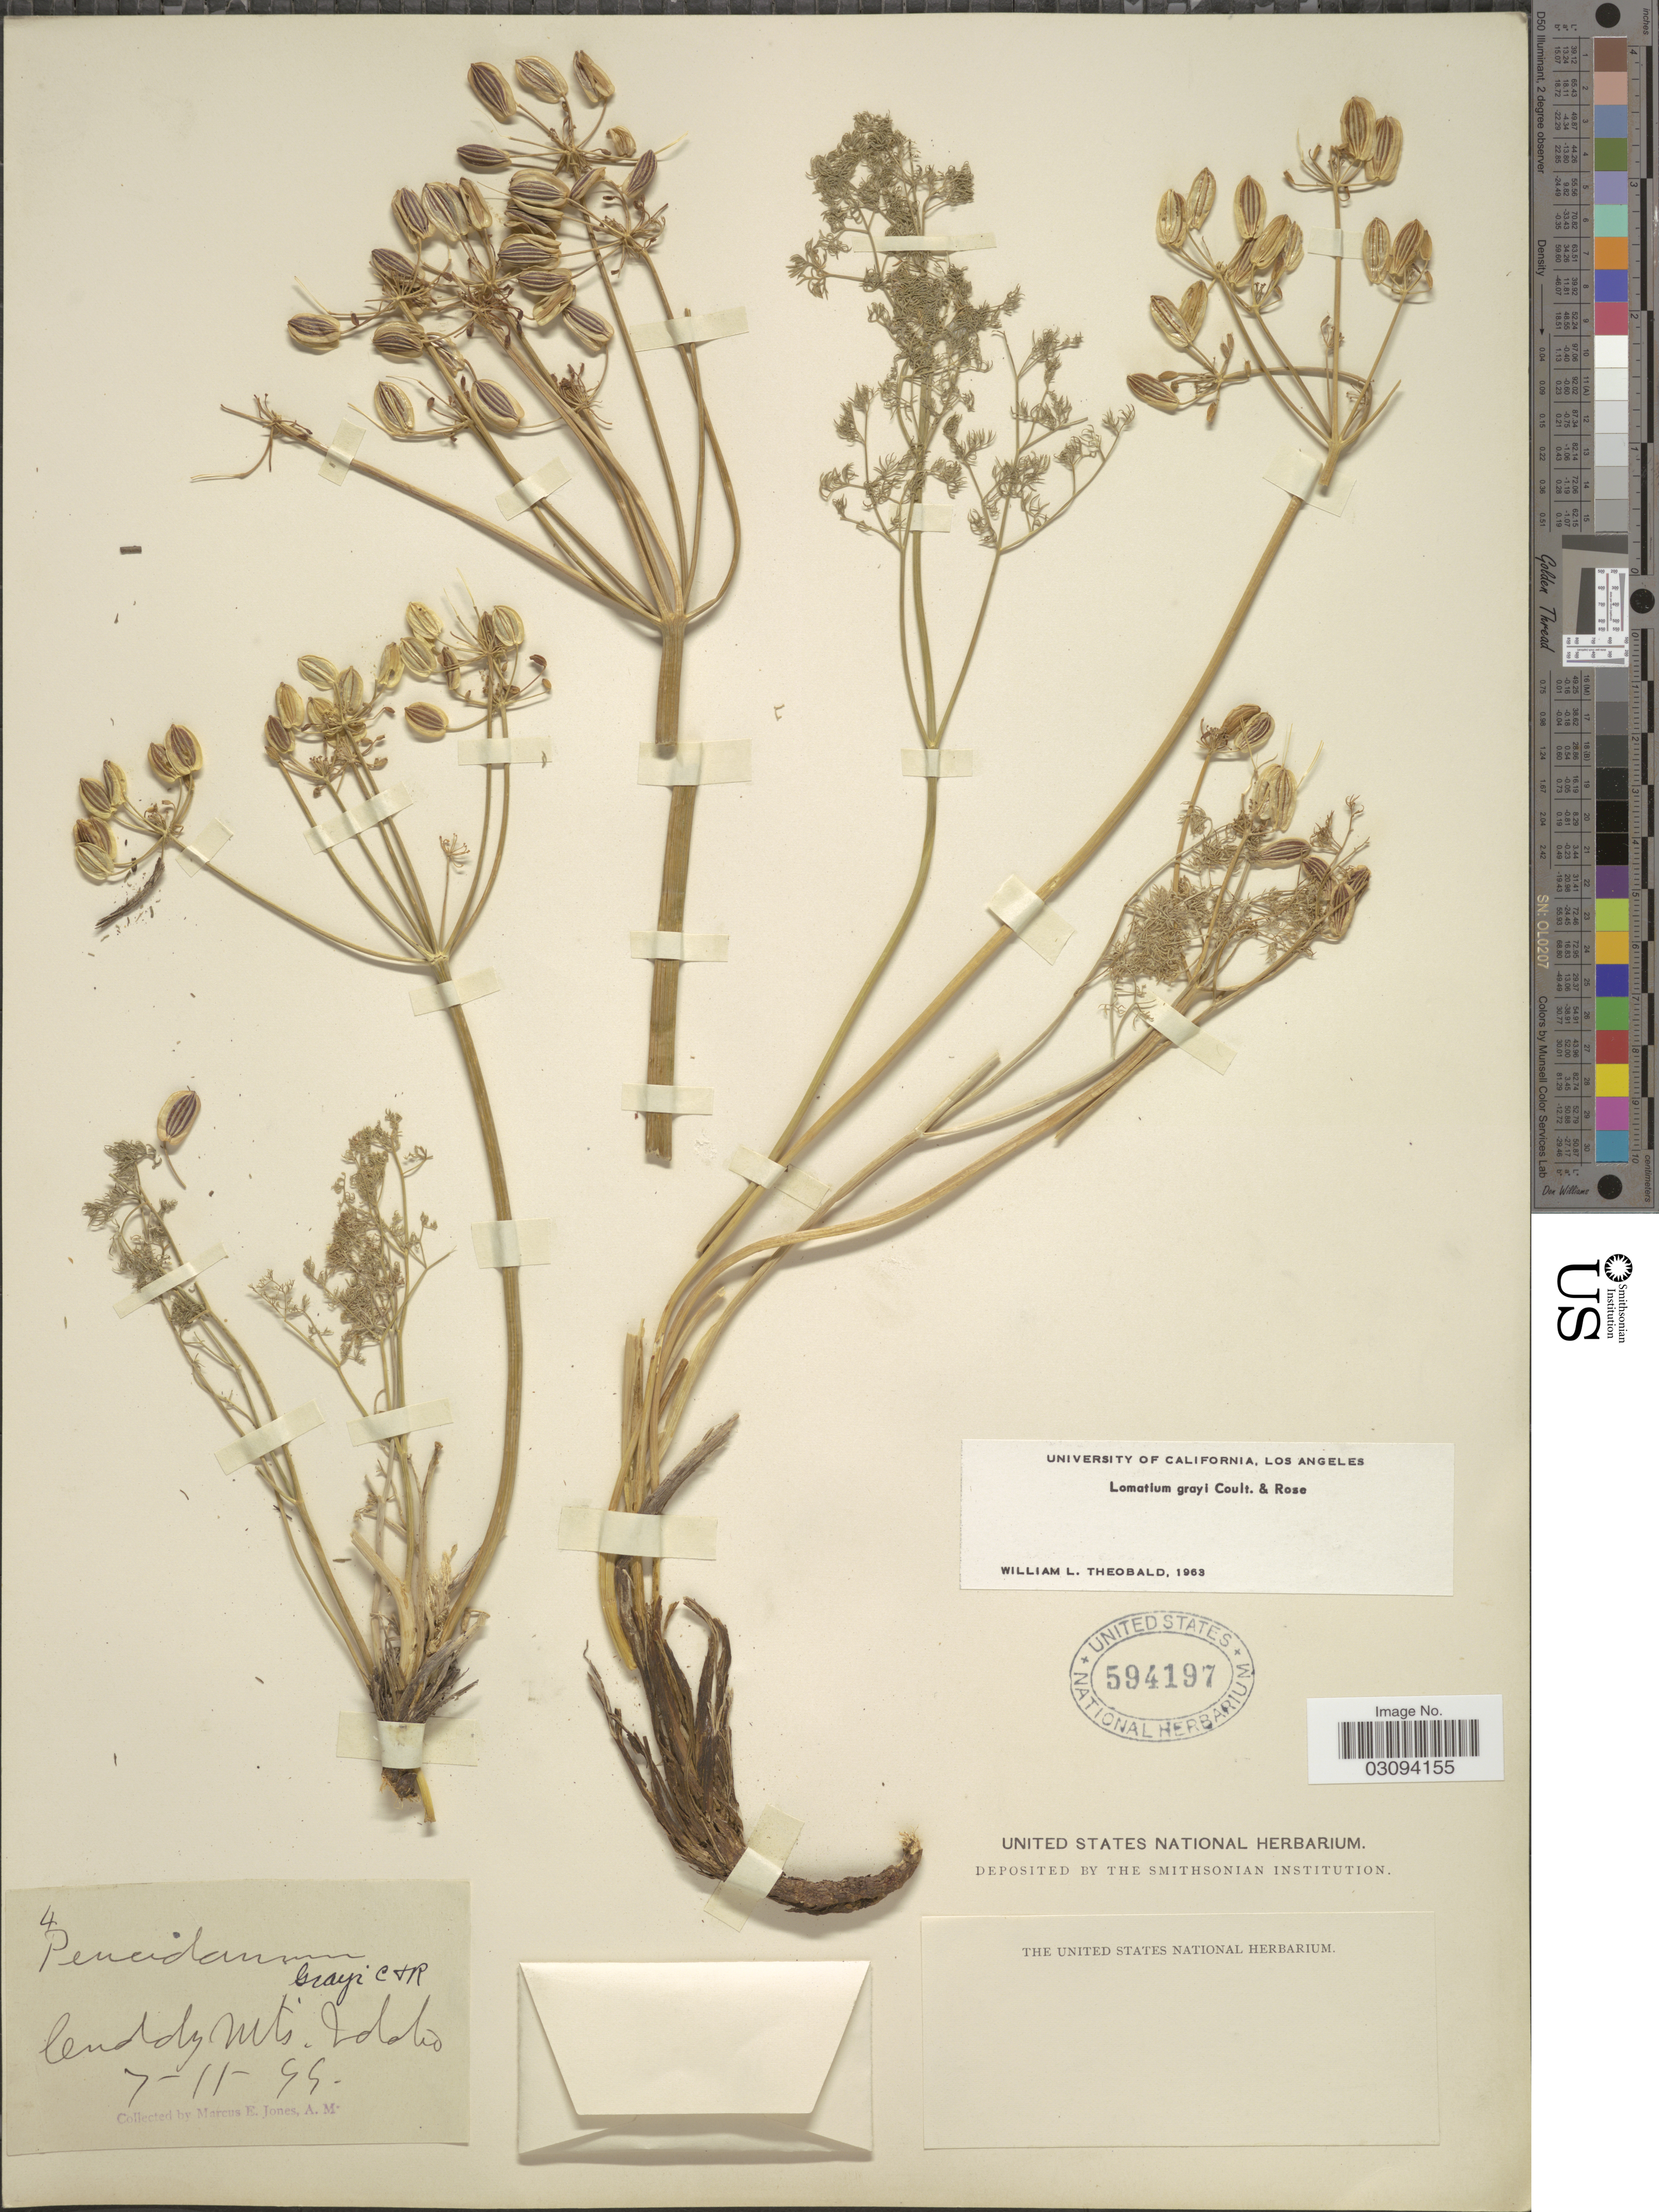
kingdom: Plantae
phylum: Tracheophyta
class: Magnoliopsida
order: Apiales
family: Apiaceae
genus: Lomatium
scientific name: Lomatium grayi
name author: (J.M. Coult. & Rose) J.M. Coult. & Rose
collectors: M. E. Jones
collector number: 4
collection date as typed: Transcribed d/m/y: 11/7/99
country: United States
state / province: Idaho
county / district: Washington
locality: Cuddy Mts.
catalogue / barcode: US 594197